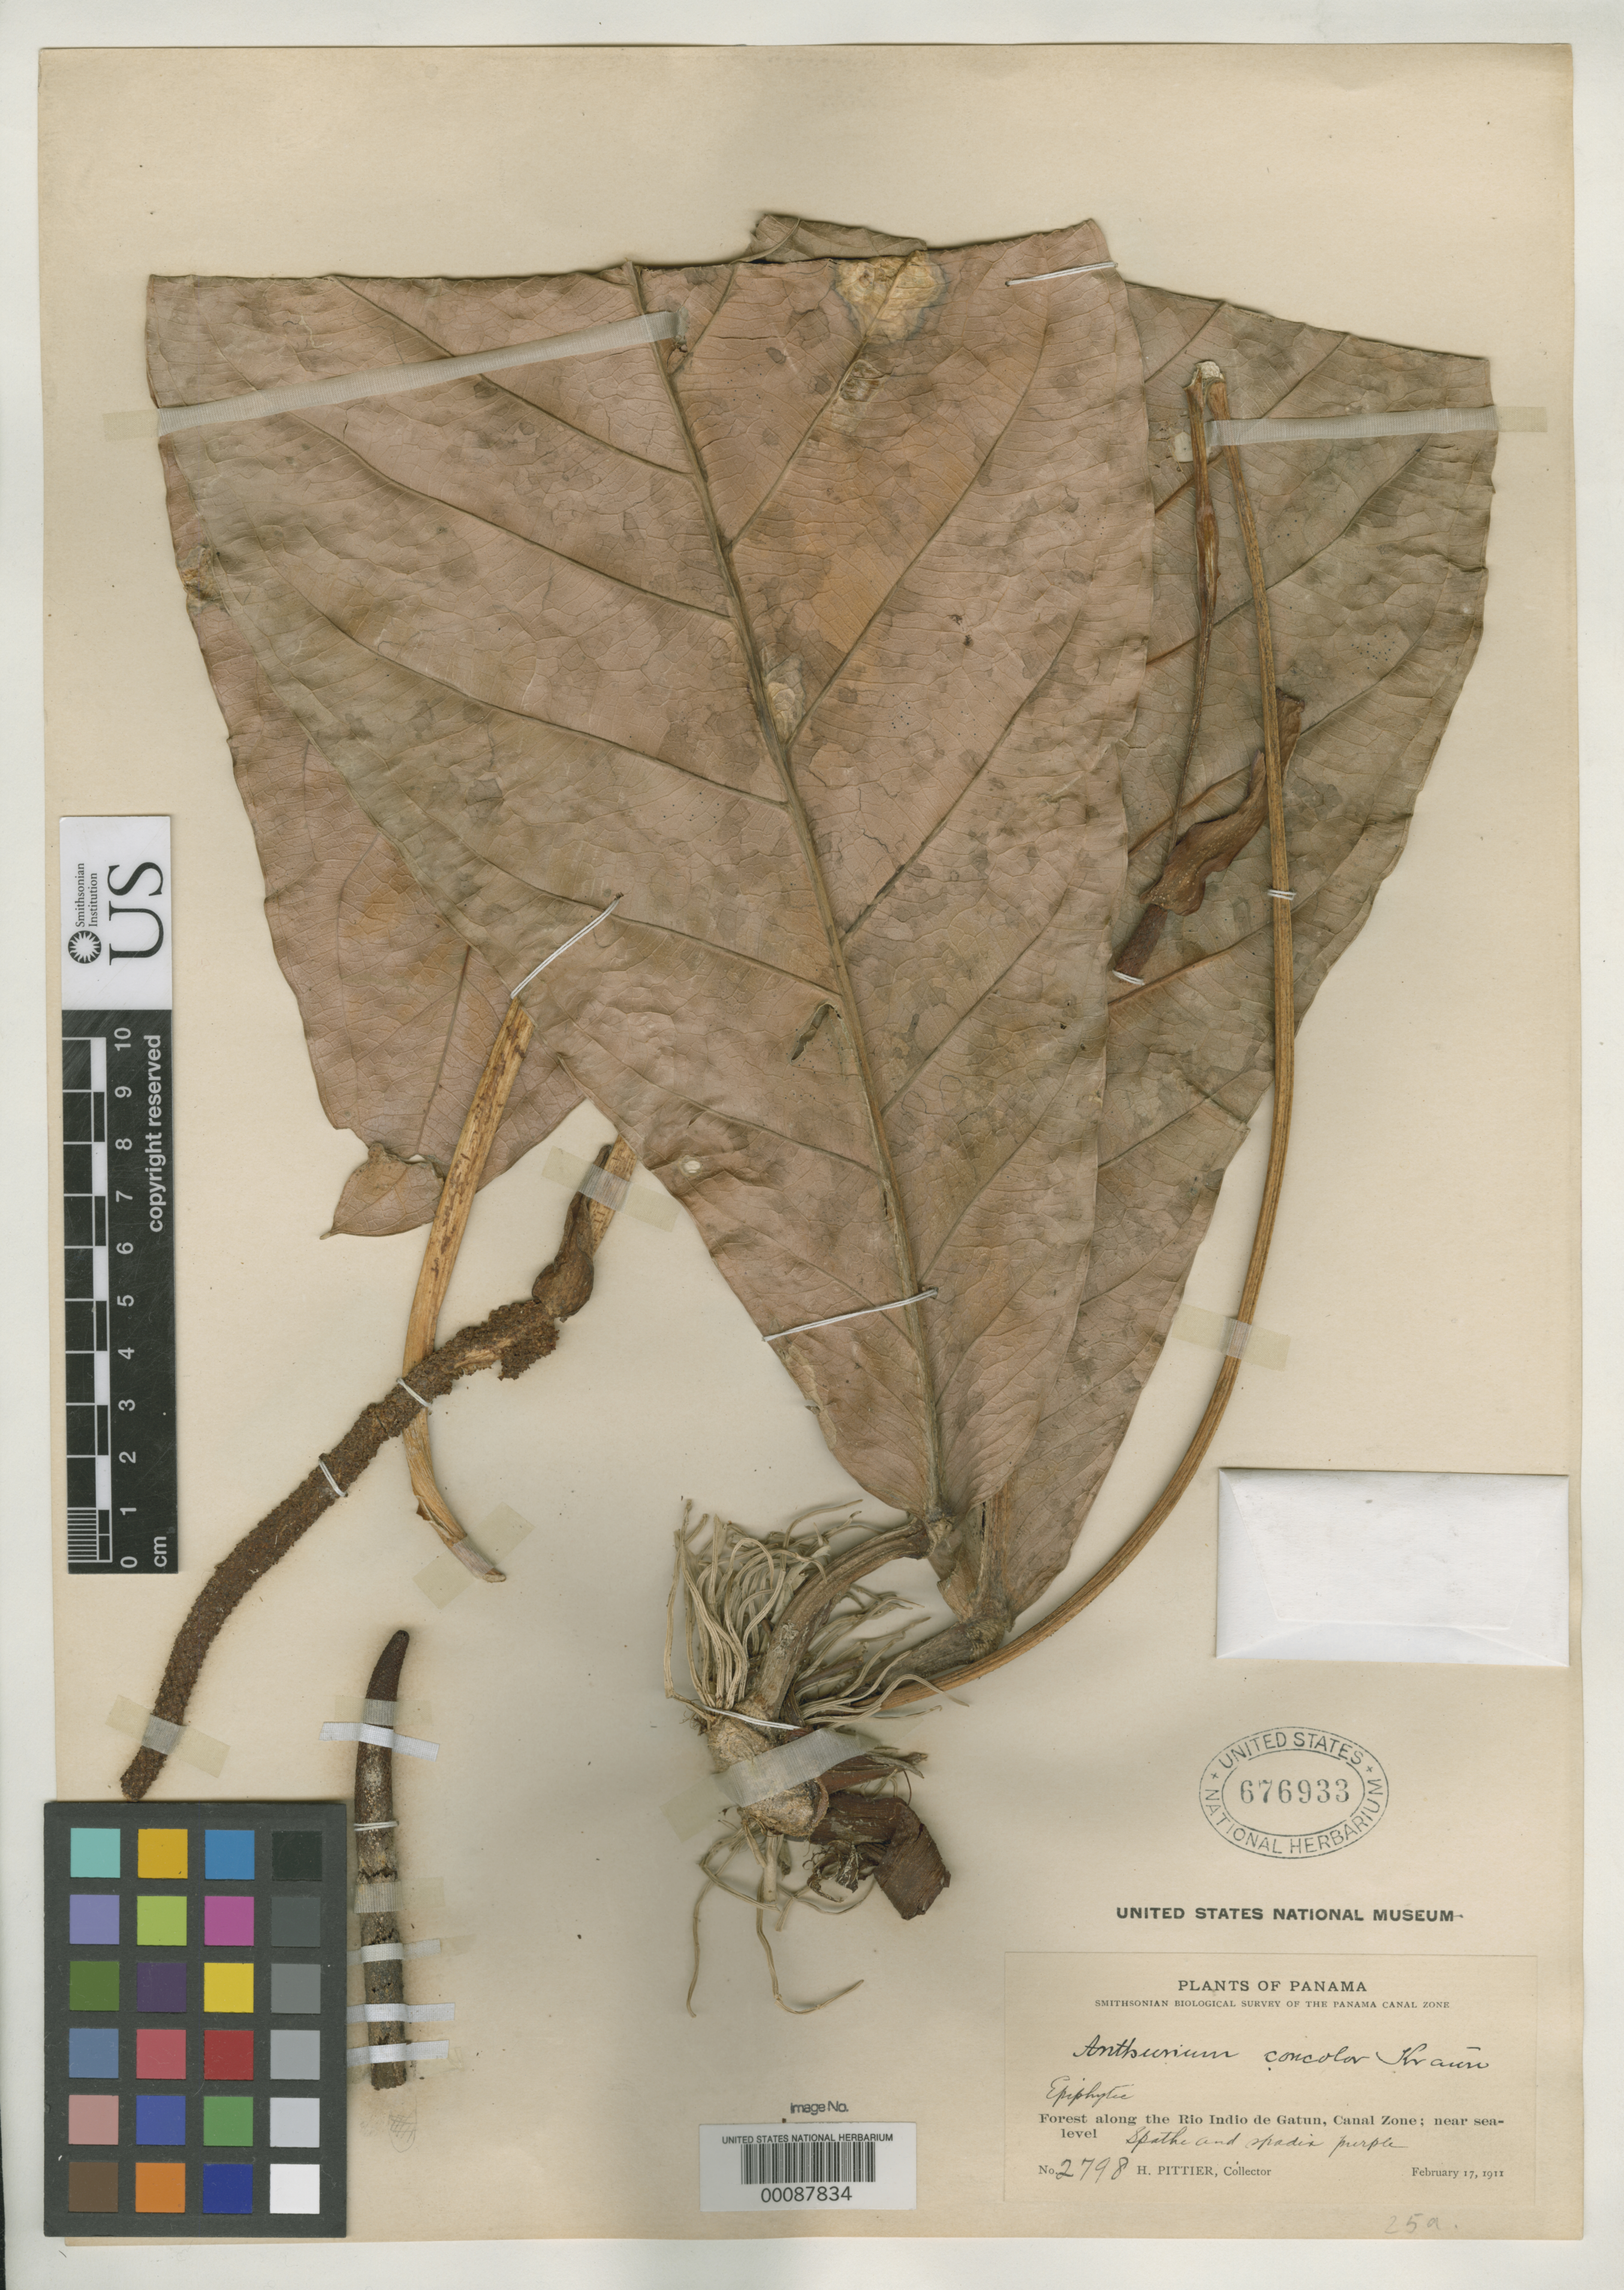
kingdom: Plantae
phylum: Tracheophyta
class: Liliopsida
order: Alismatales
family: Araceae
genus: Anthurium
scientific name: Anthurium concolor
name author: K. Krause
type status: Isotype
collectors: H. F. Pittier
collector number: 2798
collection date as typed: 17 Feb 1911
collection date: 1911-02-17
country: Panama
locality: Rio Indio de Gatun, Meeresniveau.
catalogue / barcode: US 676933